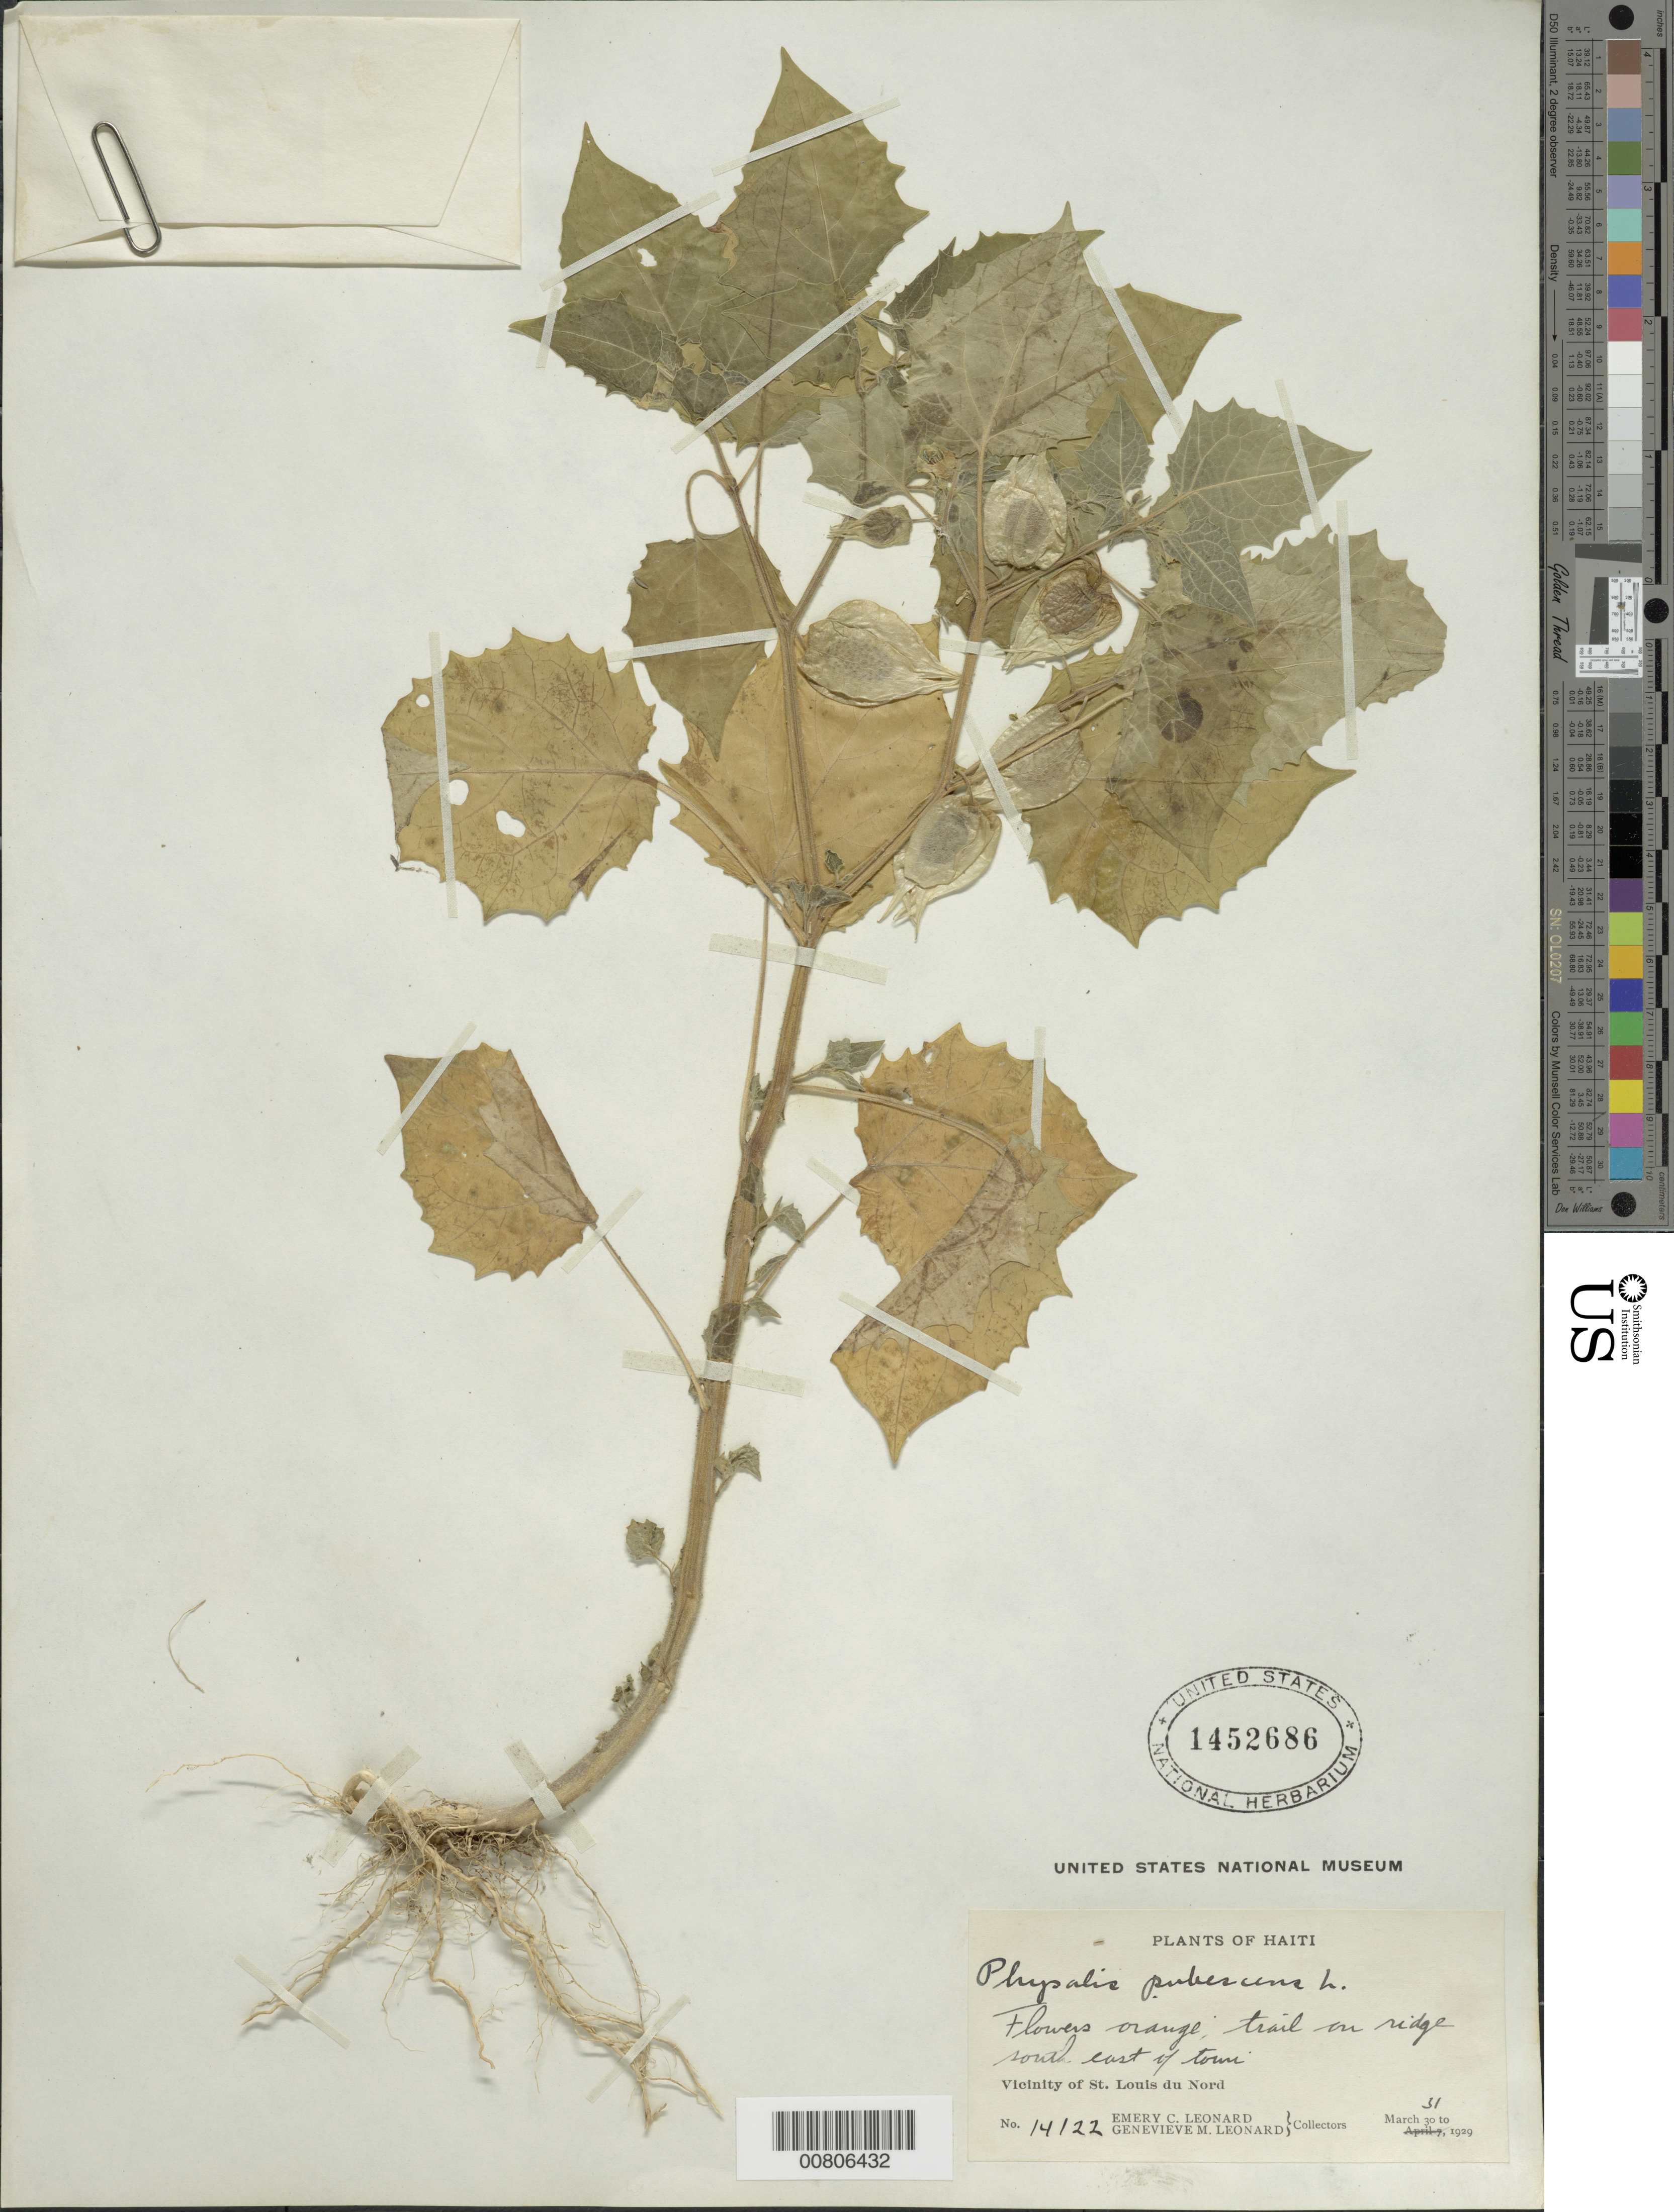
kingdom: Plantae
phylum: Tracheophyta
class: Magnoliopsida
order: Solanales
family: Solanaceae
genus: Physalis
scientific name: Physalis pubescens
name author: L.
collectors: E. C. Leonard & G. M. Leonard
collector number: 14122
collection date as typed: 31 Mar 1929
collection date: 1929-03-31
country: Haiti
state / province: Nord-Ouest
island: Hispaniola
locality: Vicinity of St. Louis de Nord, SE of town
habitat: Trail on ridge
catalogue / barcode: US 1452686